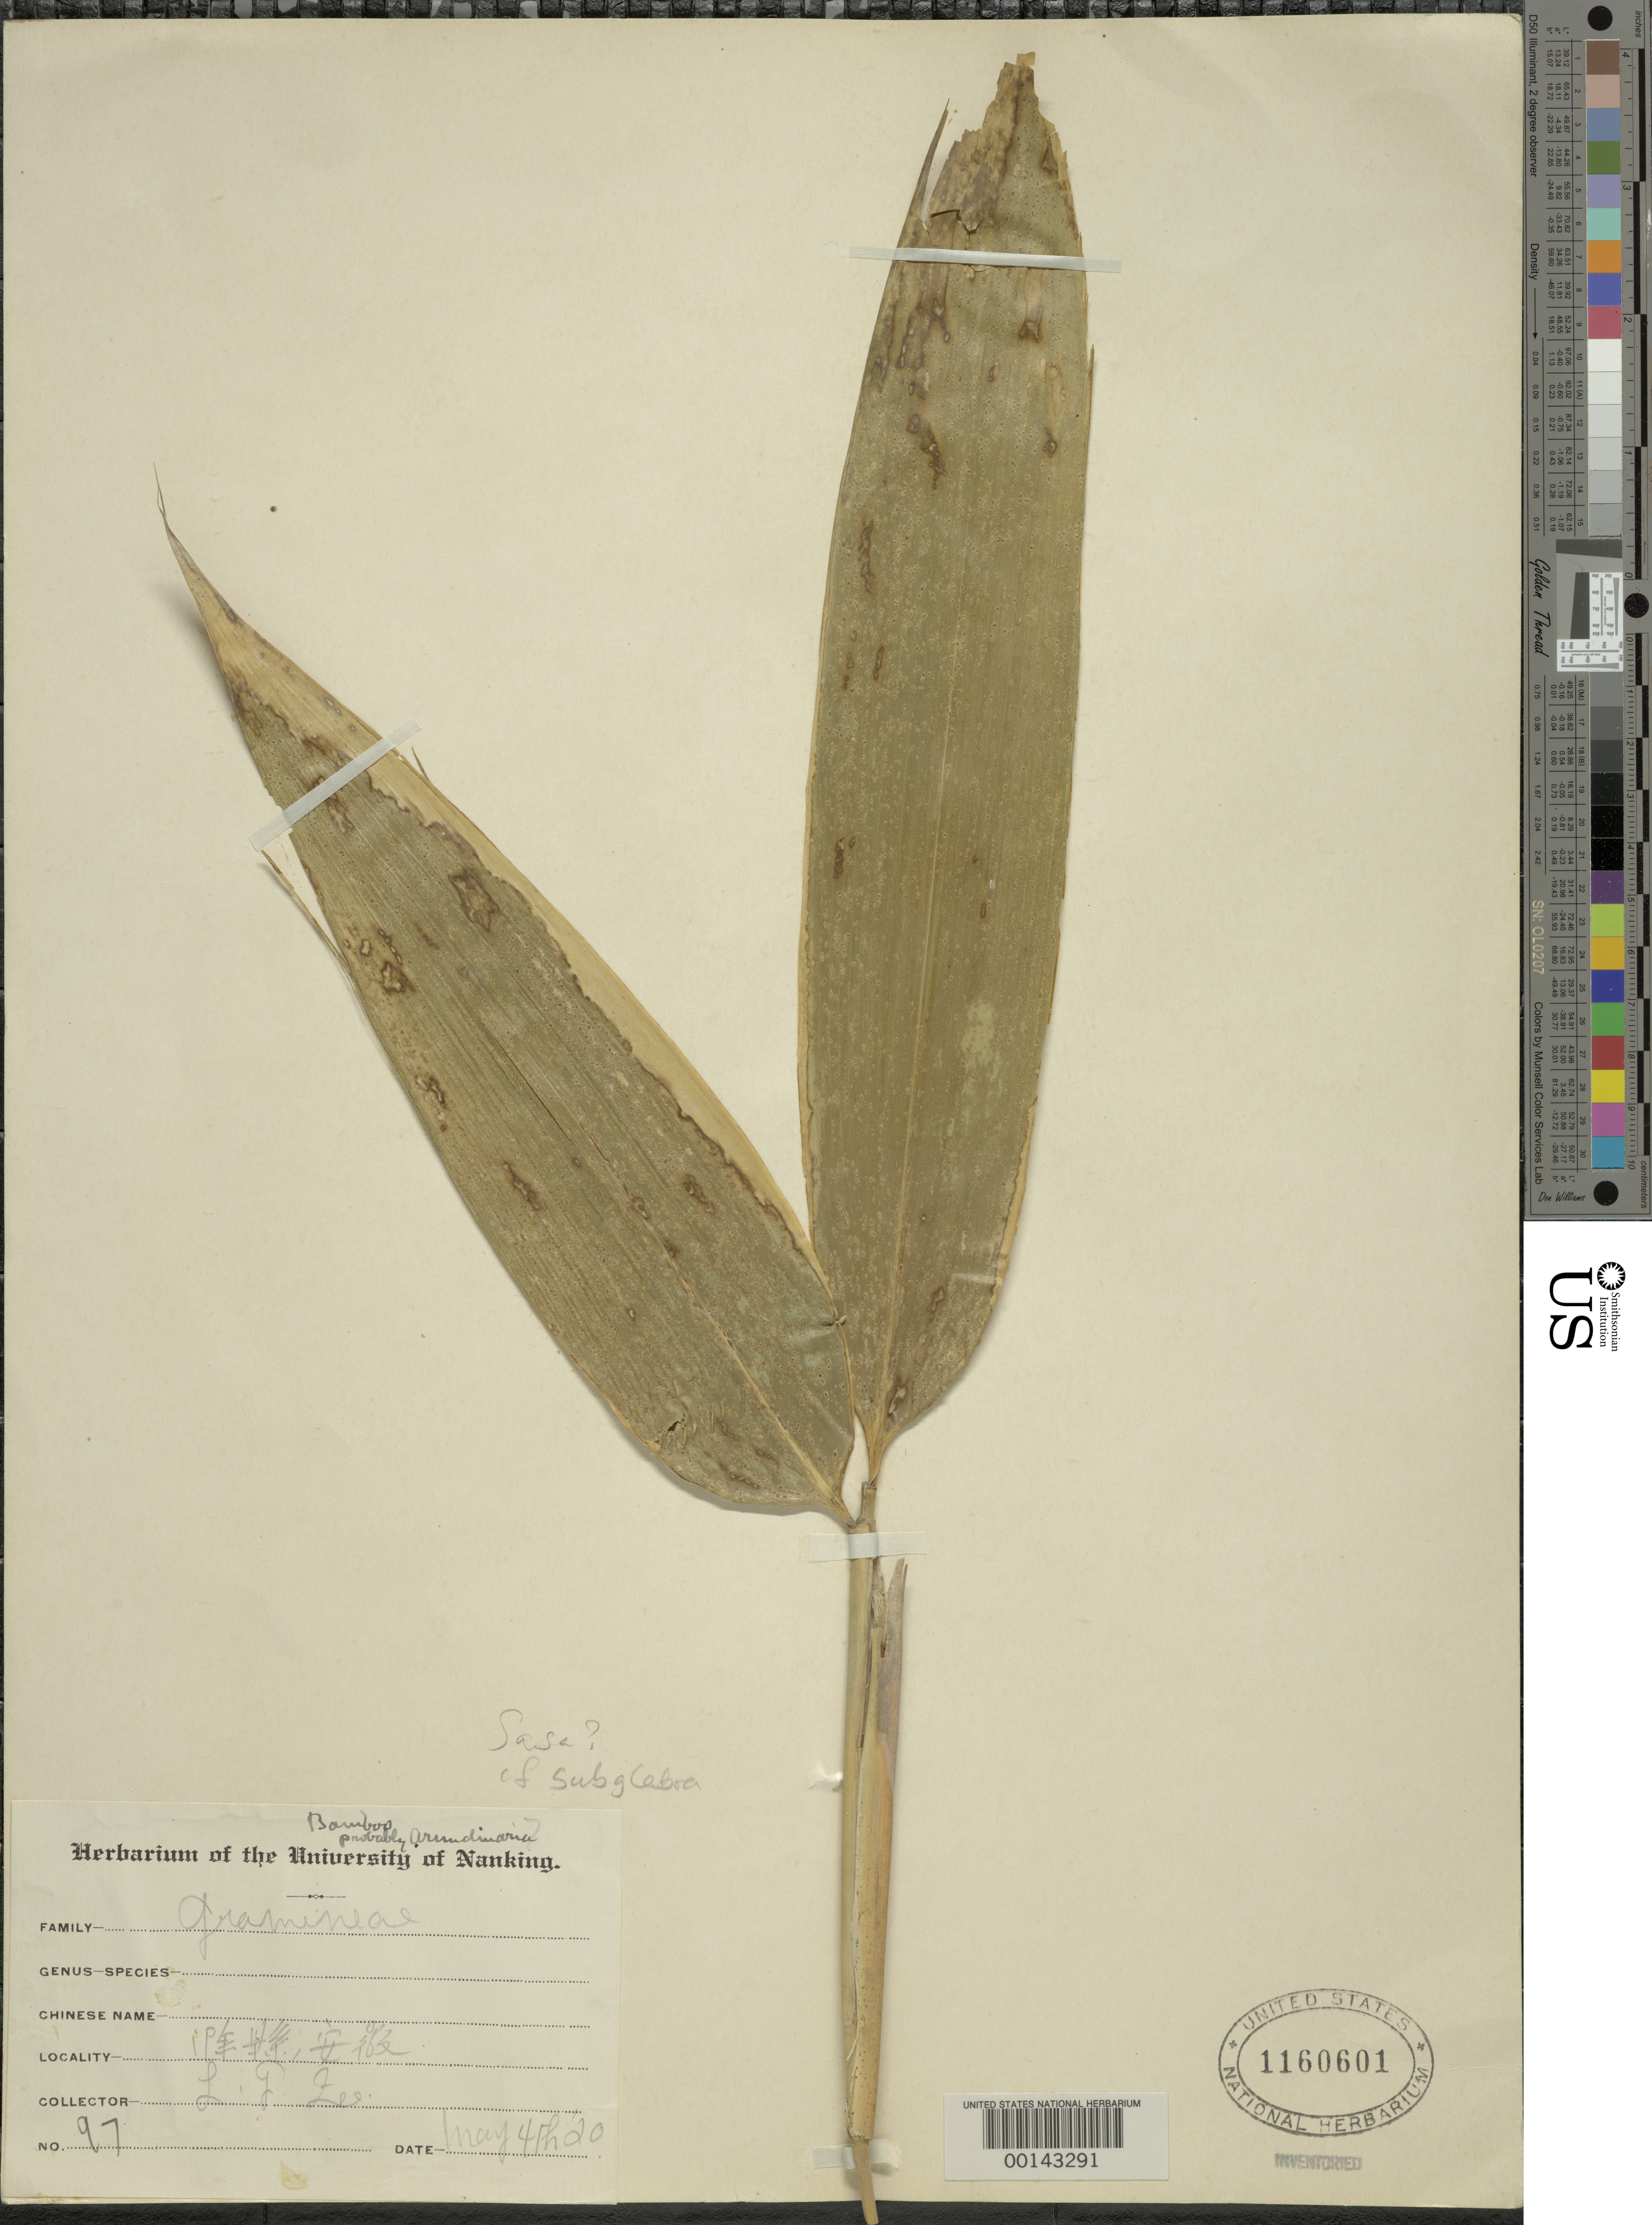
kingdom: Plantae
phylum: Tracheophyta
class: Liliopsida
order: Poales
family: Poaceae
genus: Sasa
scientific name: Sasa sp.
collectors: L. Lee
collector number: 97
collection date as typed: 04 May 1920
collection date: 1920-05-04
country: China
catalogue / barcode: US 1160601